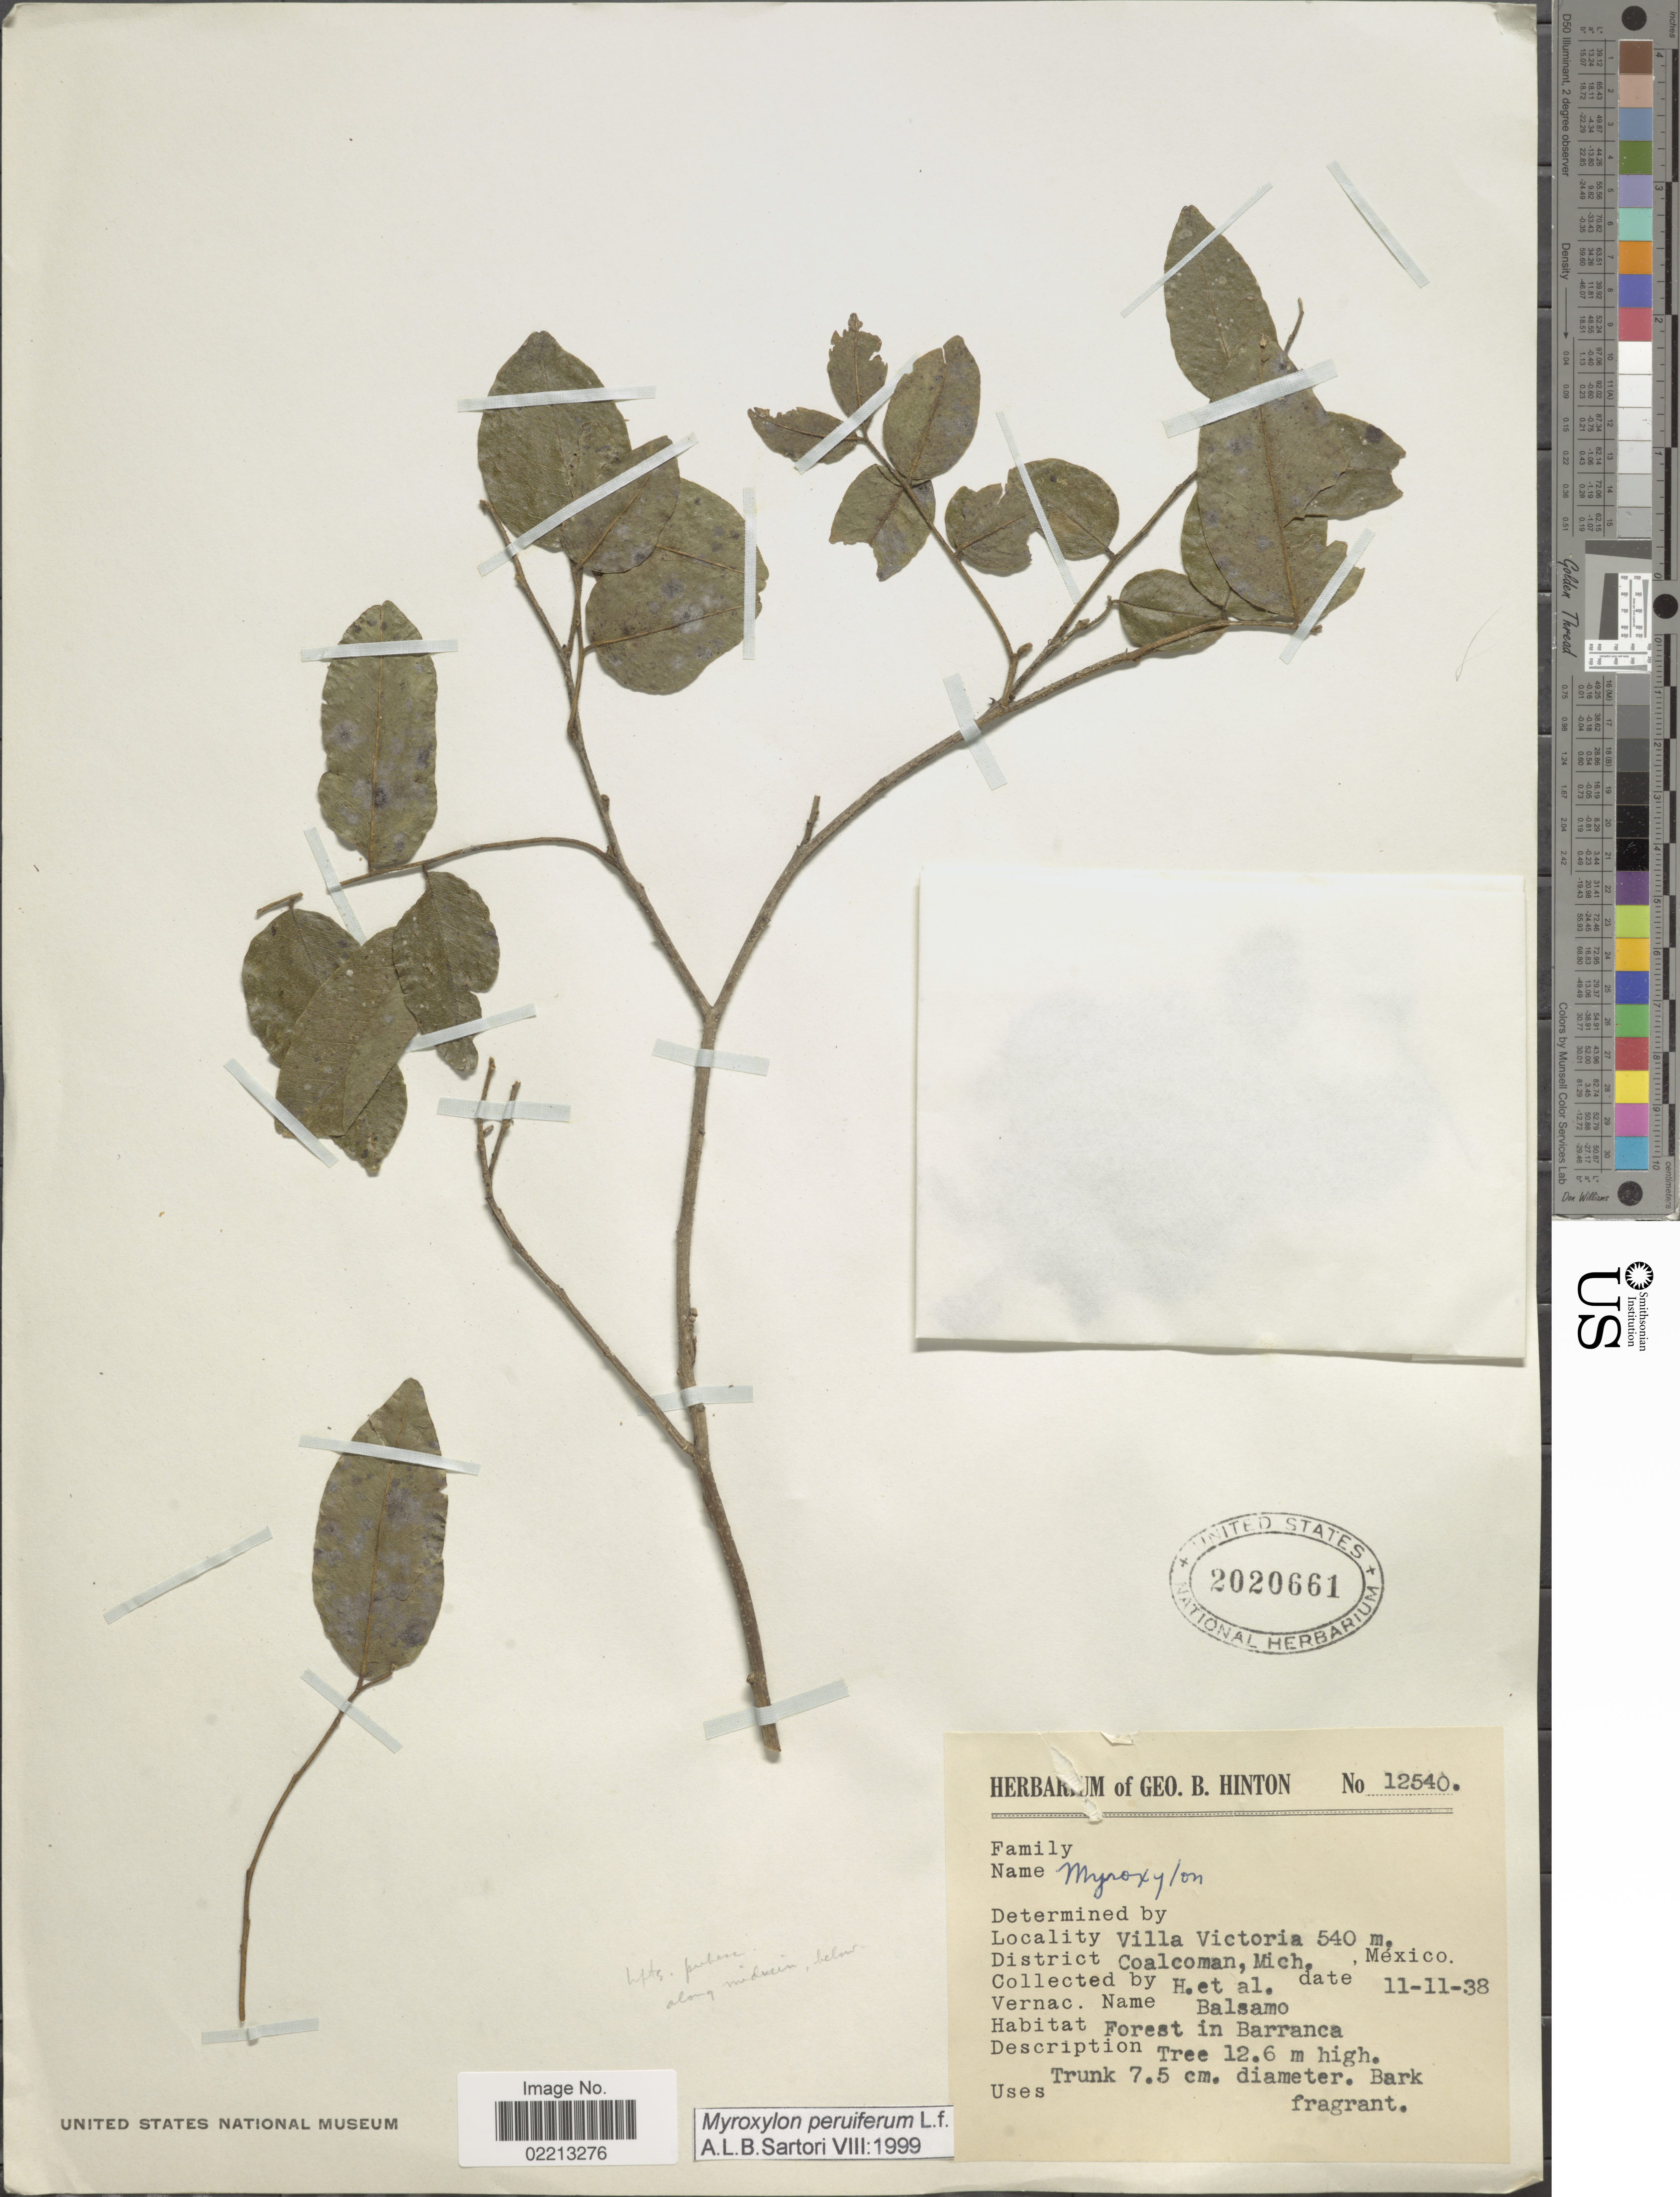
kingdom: Plantae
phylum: Tracheophyta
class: Magnoliopsida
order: Fabales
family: Fabaceae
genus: Myroxylon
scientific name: Myroxylon peruiferum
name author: L. f.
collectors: G. B. Hinton & et al.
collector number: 12540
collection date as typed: Transcribed d/m/y: 11/11/38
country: Mexico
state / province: Michoacán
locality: Villa Victoria, District Coalcoman, Mich.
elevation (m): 540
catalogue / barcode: US 2020661